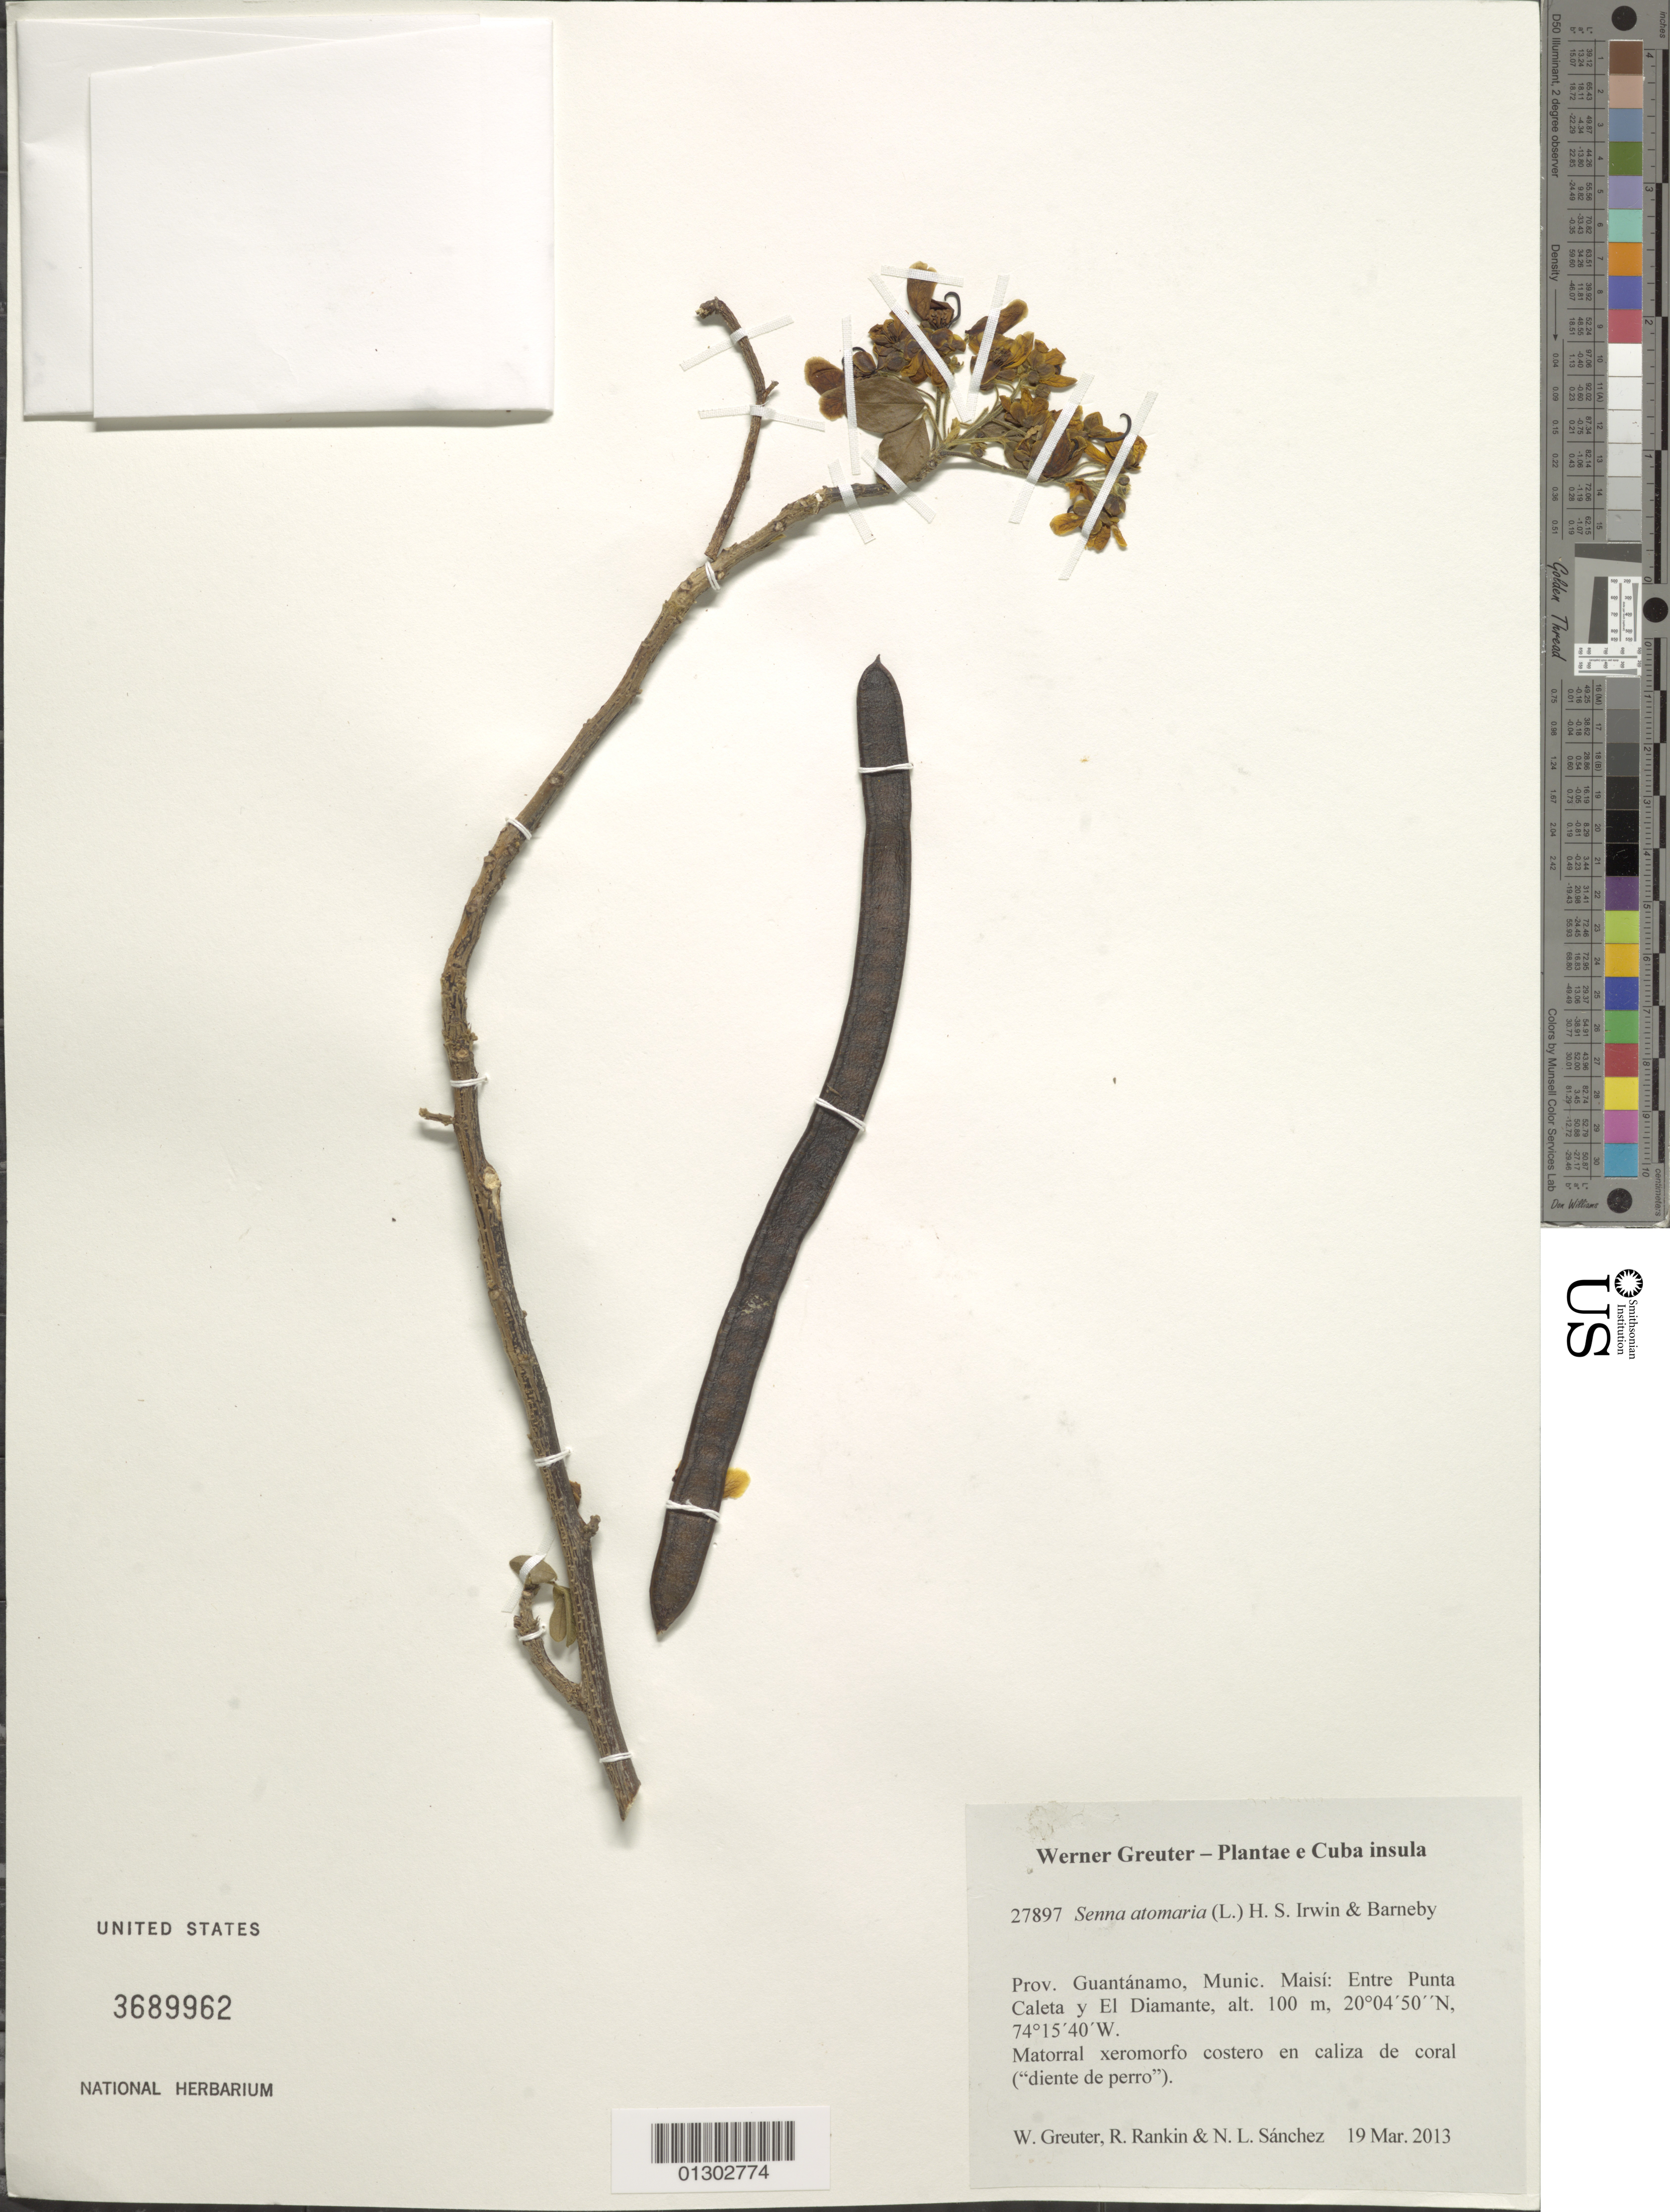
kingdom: Plantae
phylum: Tracheophyta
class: Magnoliopsida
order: Fabales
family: Fabaceae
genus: Senna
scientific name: Senna atomaria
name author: (L.) H.S. Irwin & Barneby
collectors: W. R. Greuter, R. Rankin Rodriguez & N. Sanchez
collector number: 27897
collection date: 2013-03-19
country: Cuba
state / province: Guantanamo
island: Cuba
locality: Munic. Maisí, entre Punta Caleta y El Diamante.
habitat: Mattoral xeromorfo costero en caliza de coral ("diente de perro").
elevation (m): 100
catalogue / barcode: US 3689962